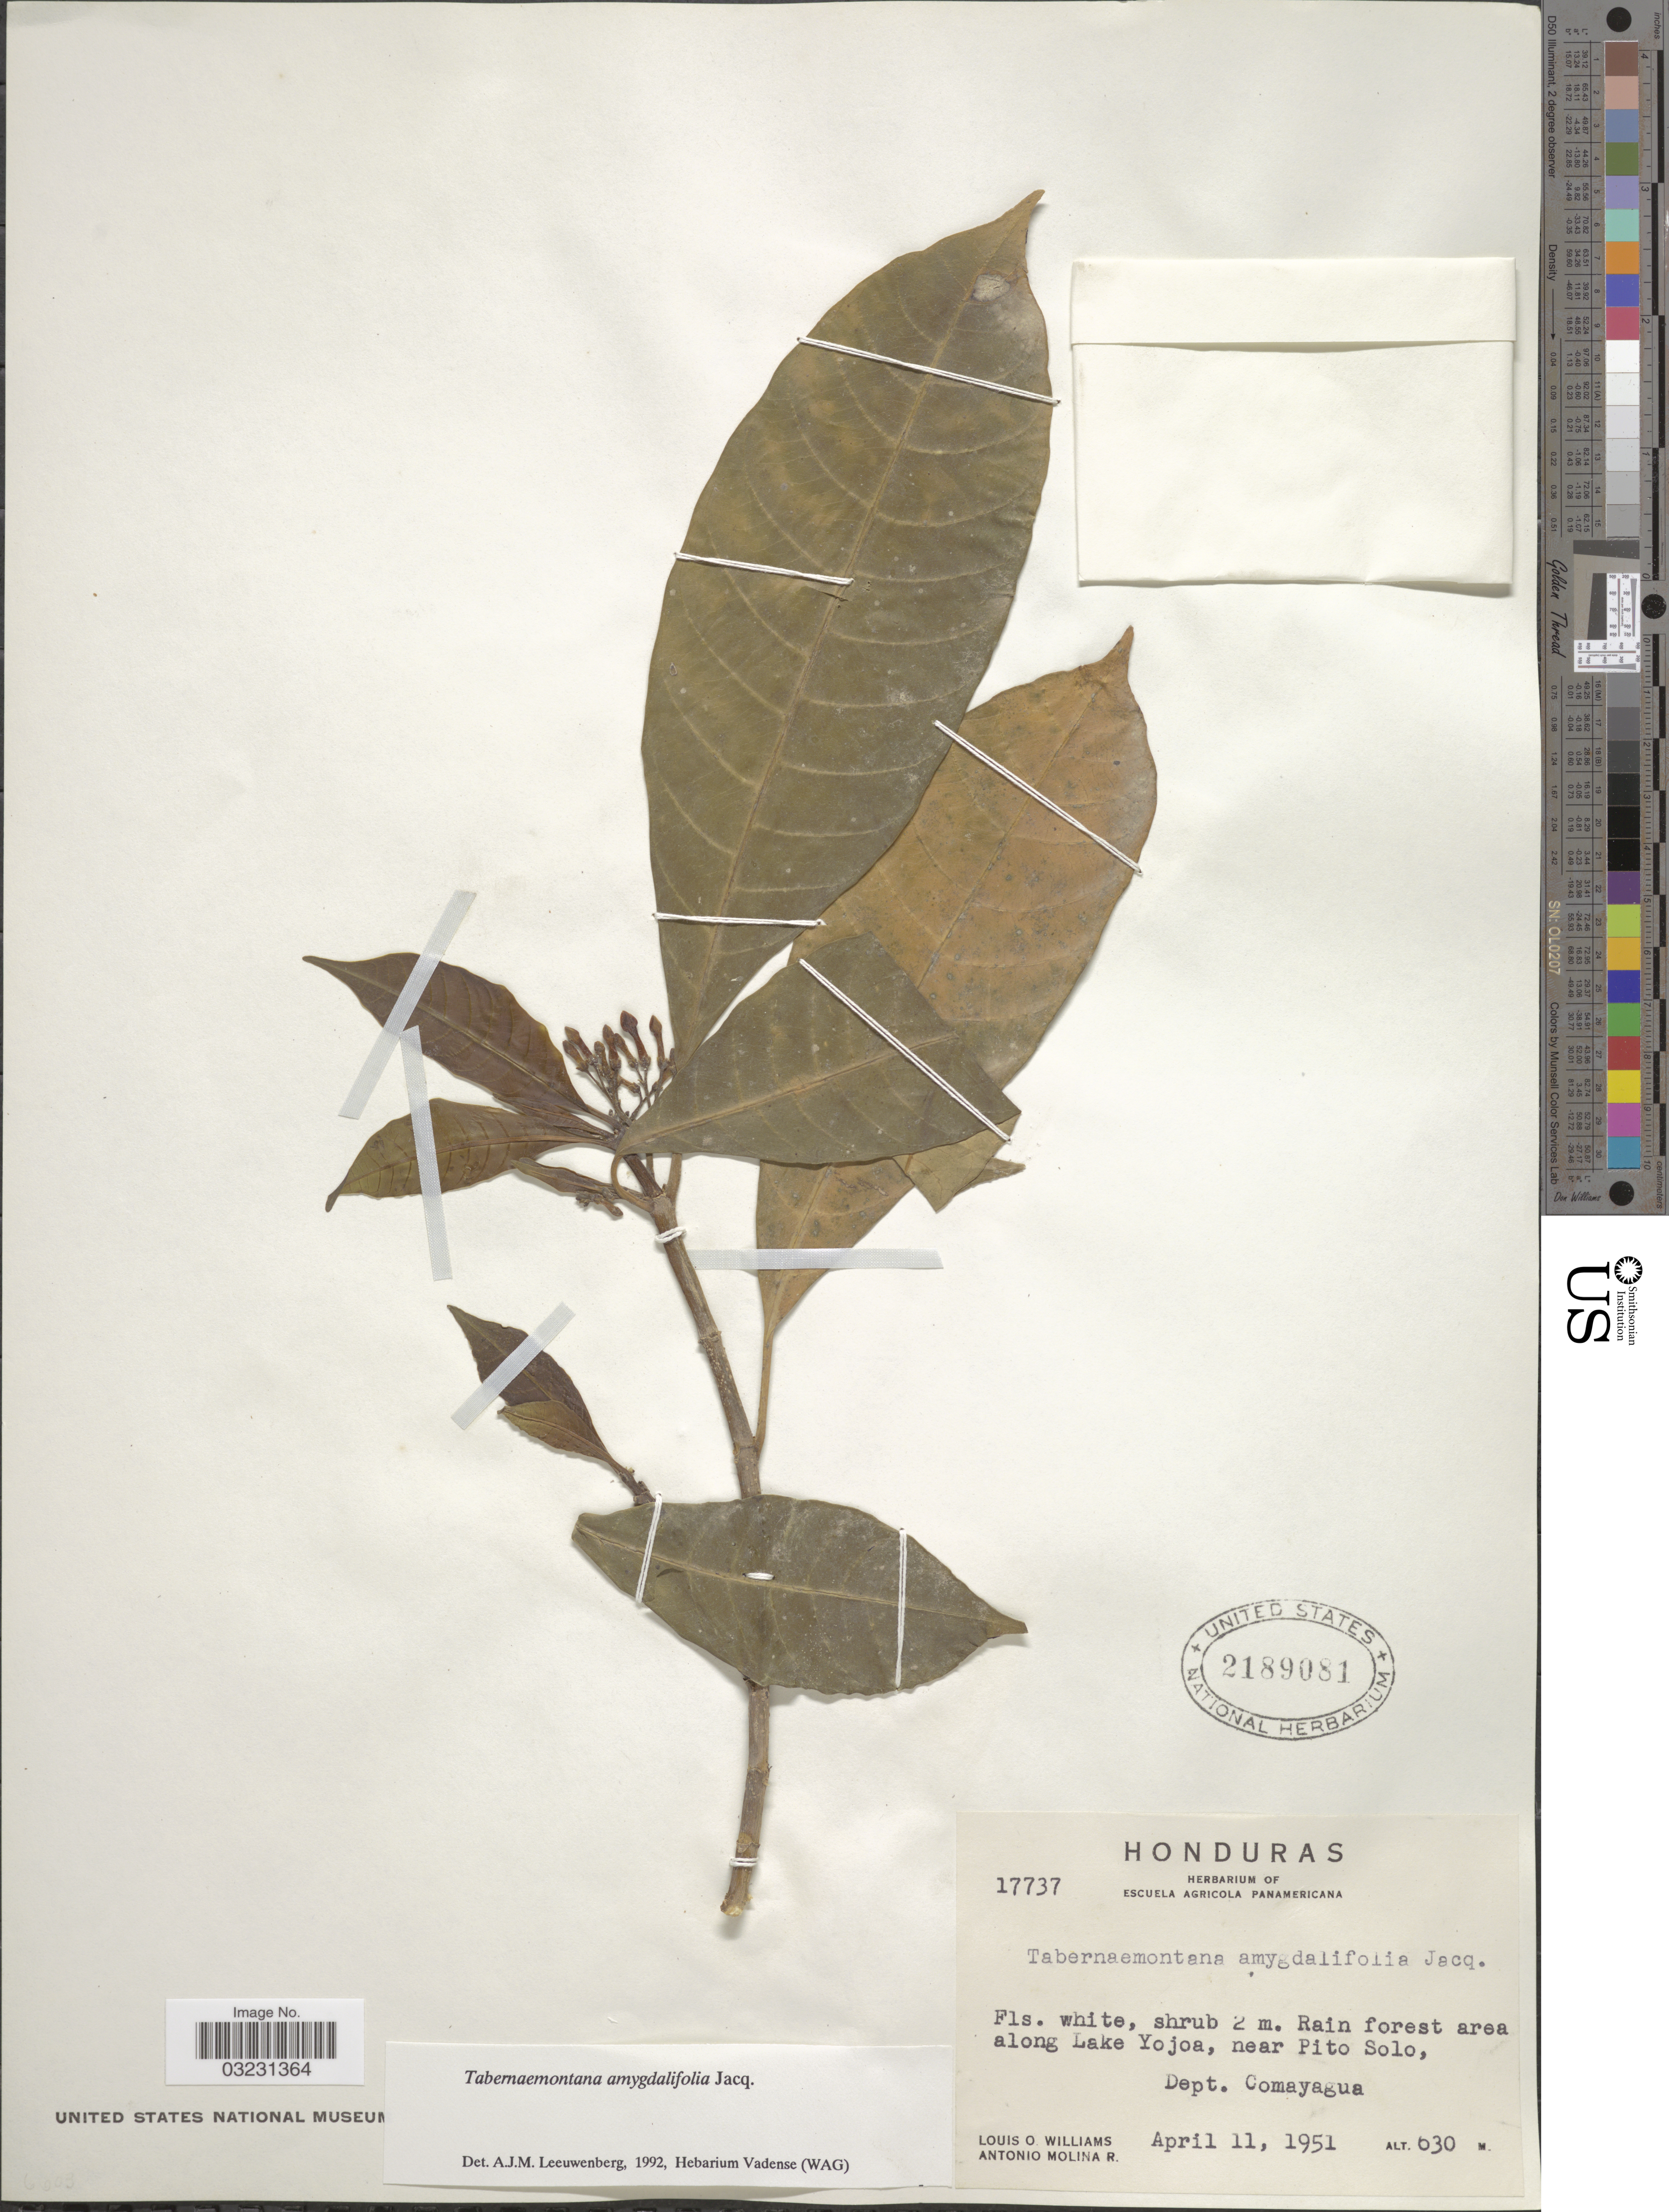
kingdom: Plantae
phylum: Tracheophyta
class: Magnoliopsida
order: Gentianales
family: Apocynaceae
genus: Tabernaemontana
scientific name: Tabernaemontana amygdalifolia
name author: Jacq.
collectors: L. O. Williams & A. Molina R.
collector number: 17737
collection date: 1951-04-11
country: Honduras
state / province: Comayagua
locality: Rain forest area along Lake Yojoa, near Pito Solo, Dept. Comayagua.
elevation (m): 630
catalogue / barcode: US 2189081